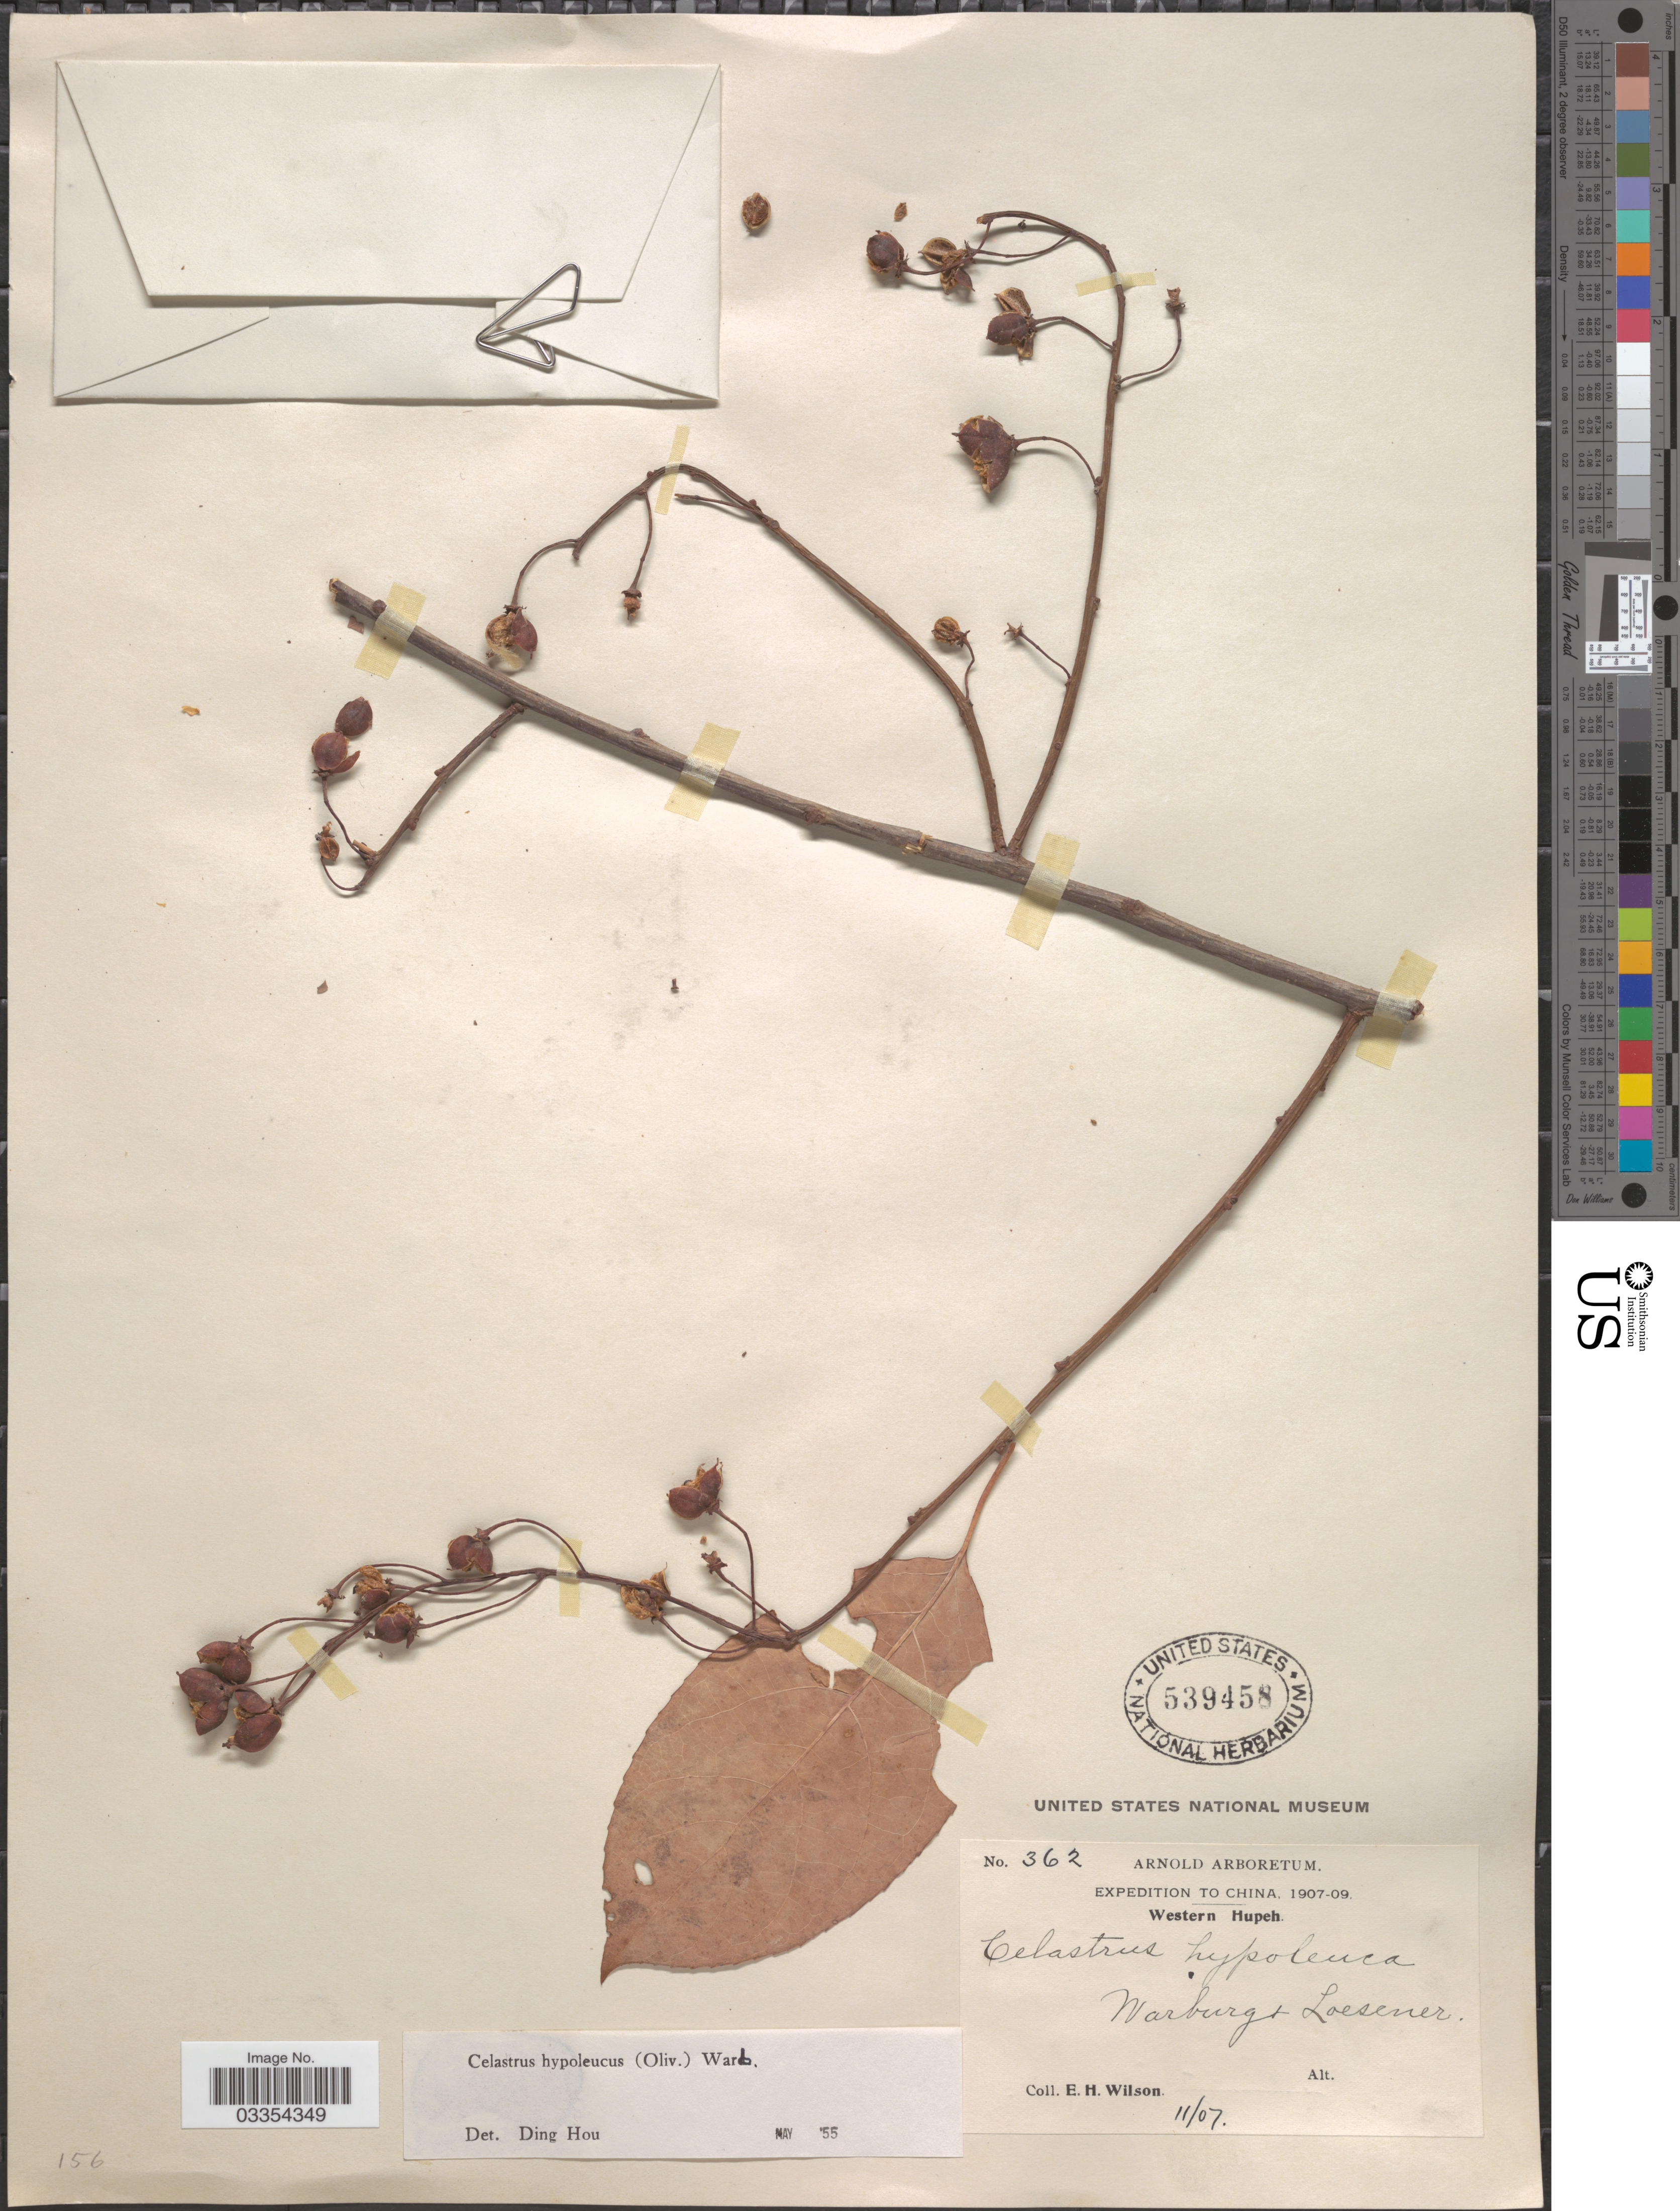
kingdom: Plantae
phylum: Tracheophyta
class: Magnoliopsida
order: Celastrales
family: Celastraceae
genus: Celastrus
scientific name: Celastrus hypoleucus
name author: (Oliv.) Warb. ex Loes.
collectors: E. Wilson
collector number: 362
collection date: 1907-11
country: China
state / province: Hubei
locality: Western Hupeh.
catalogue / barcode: US 539458